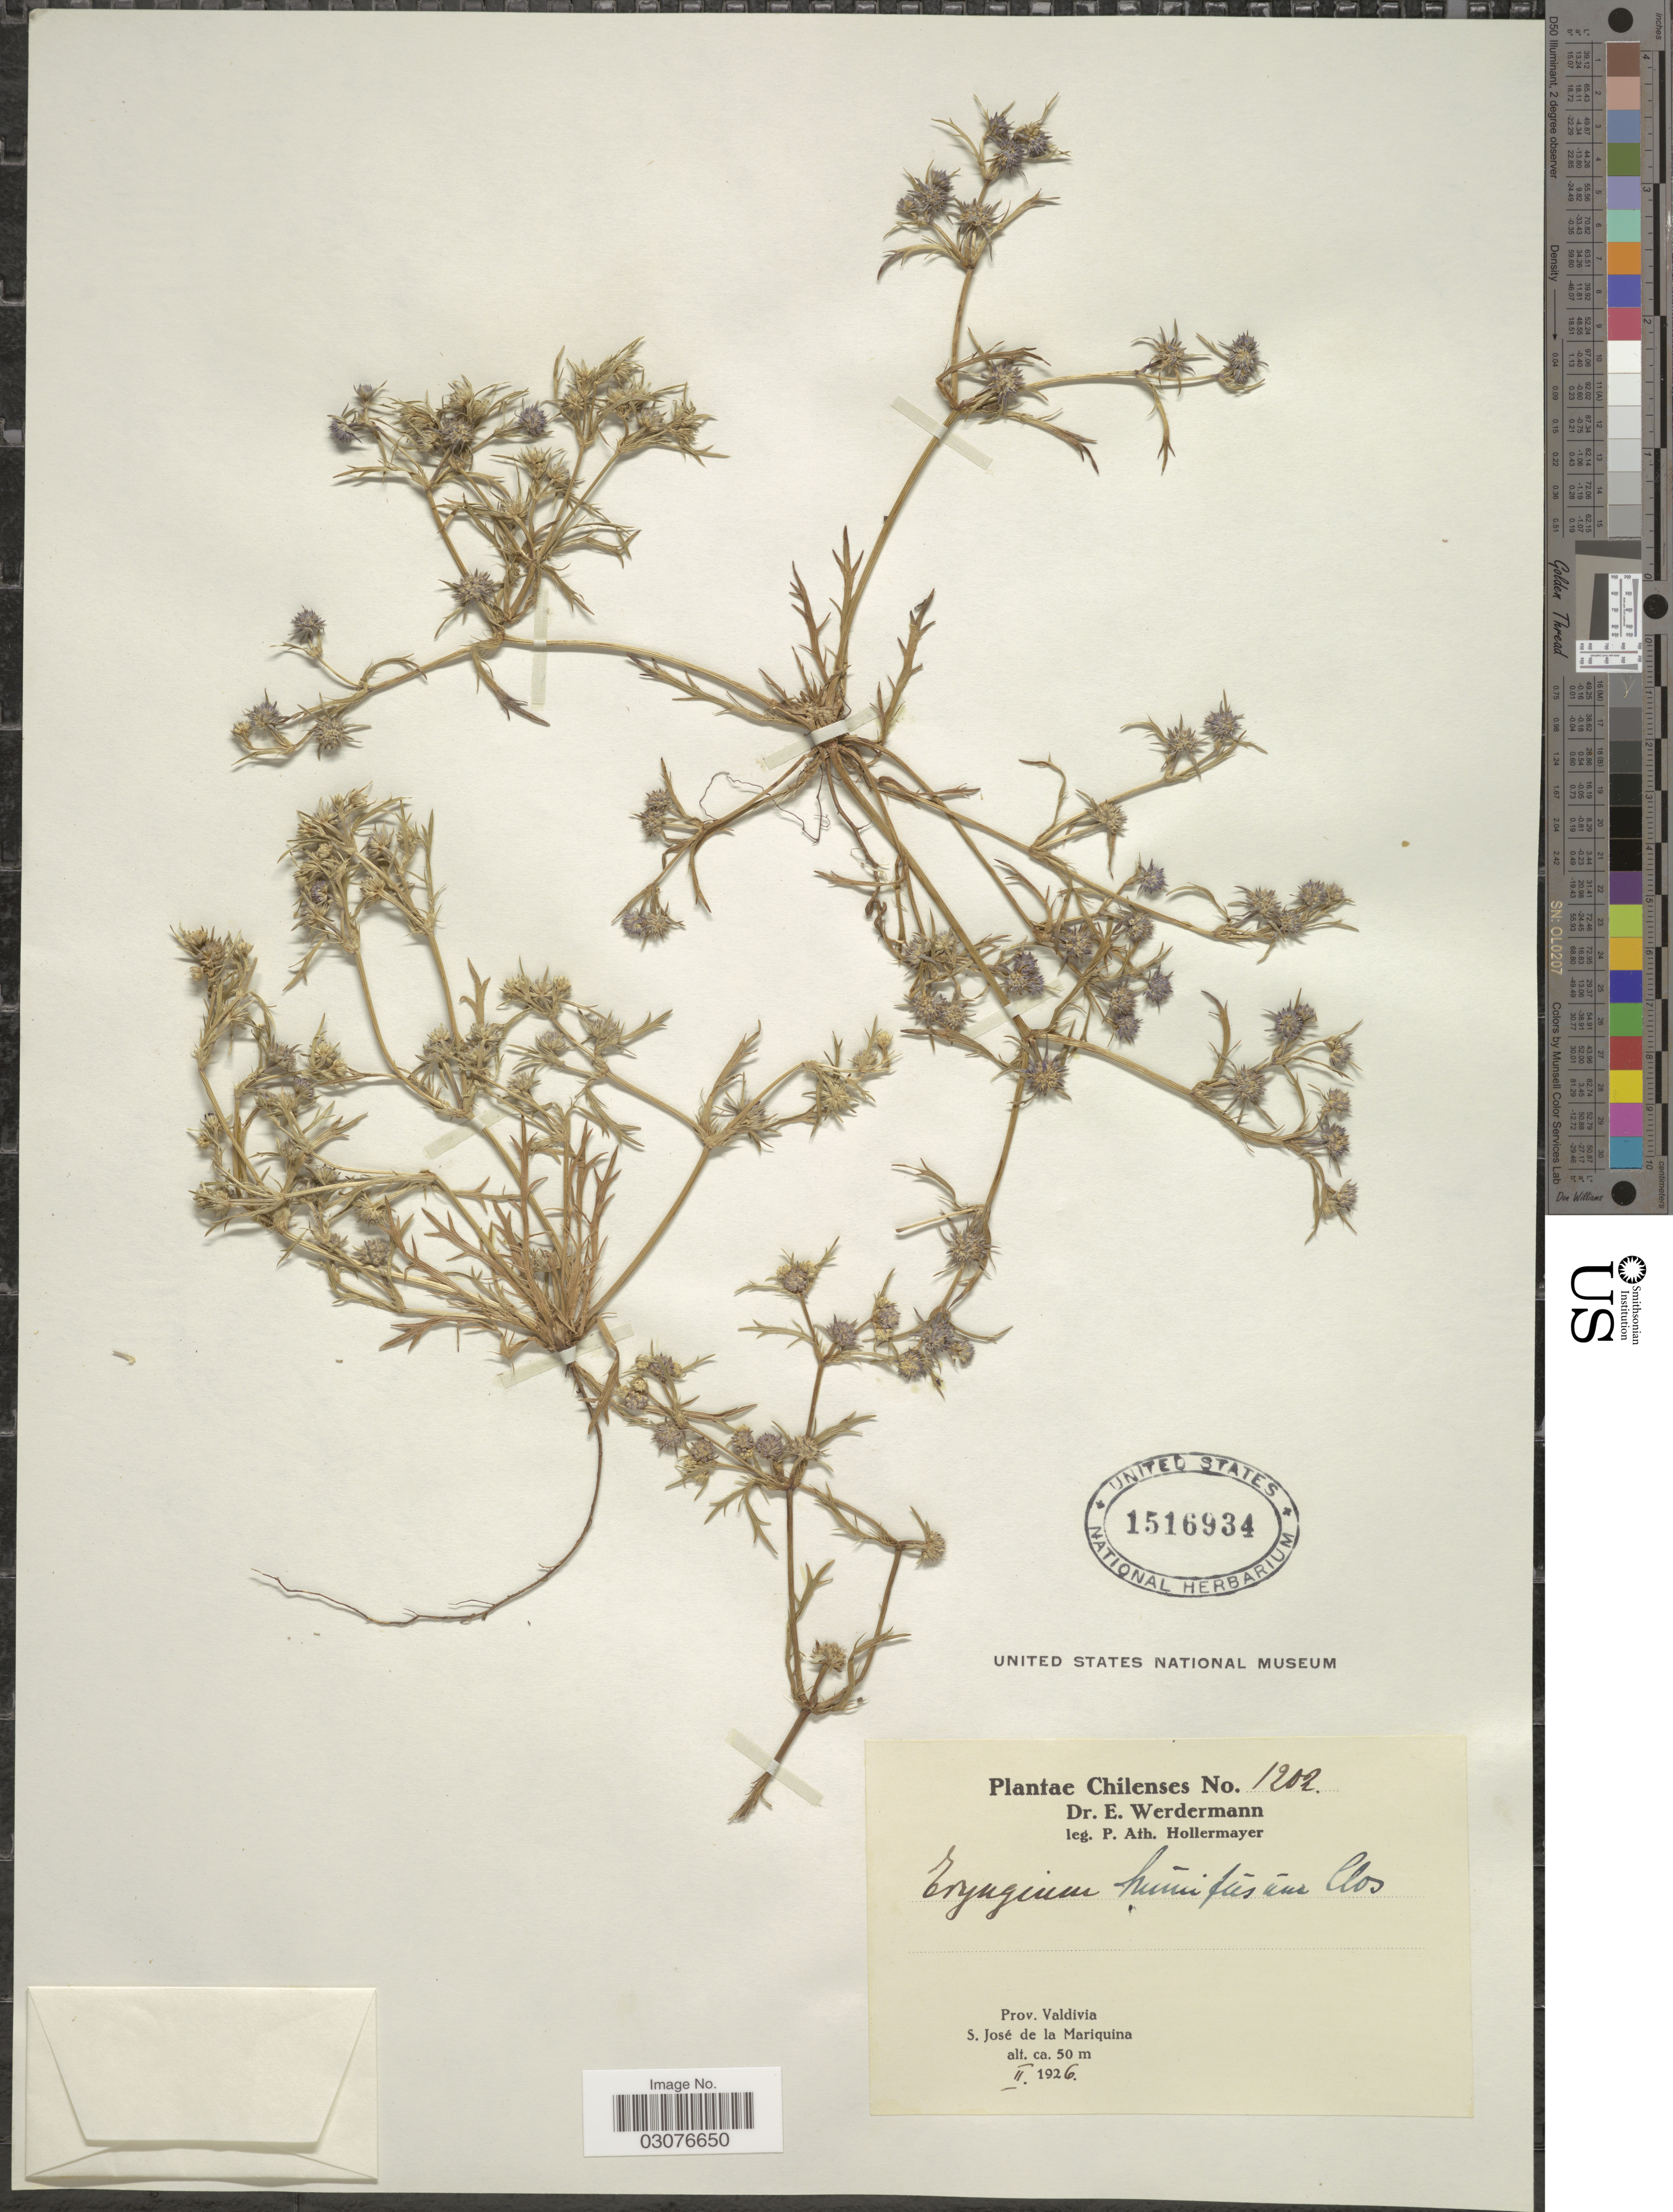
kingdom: Plantae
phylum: Tracheophyta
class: Magnoliopsida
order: Apiales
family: Apiaceae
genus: Eryngium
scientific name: Eryngium humifusum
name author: Clos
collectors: P. Hollermayer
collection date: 1926-02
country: Chile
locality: Prov. Valdivia, S. José de la Mariquina.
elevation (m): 50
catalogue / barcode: US 1516934